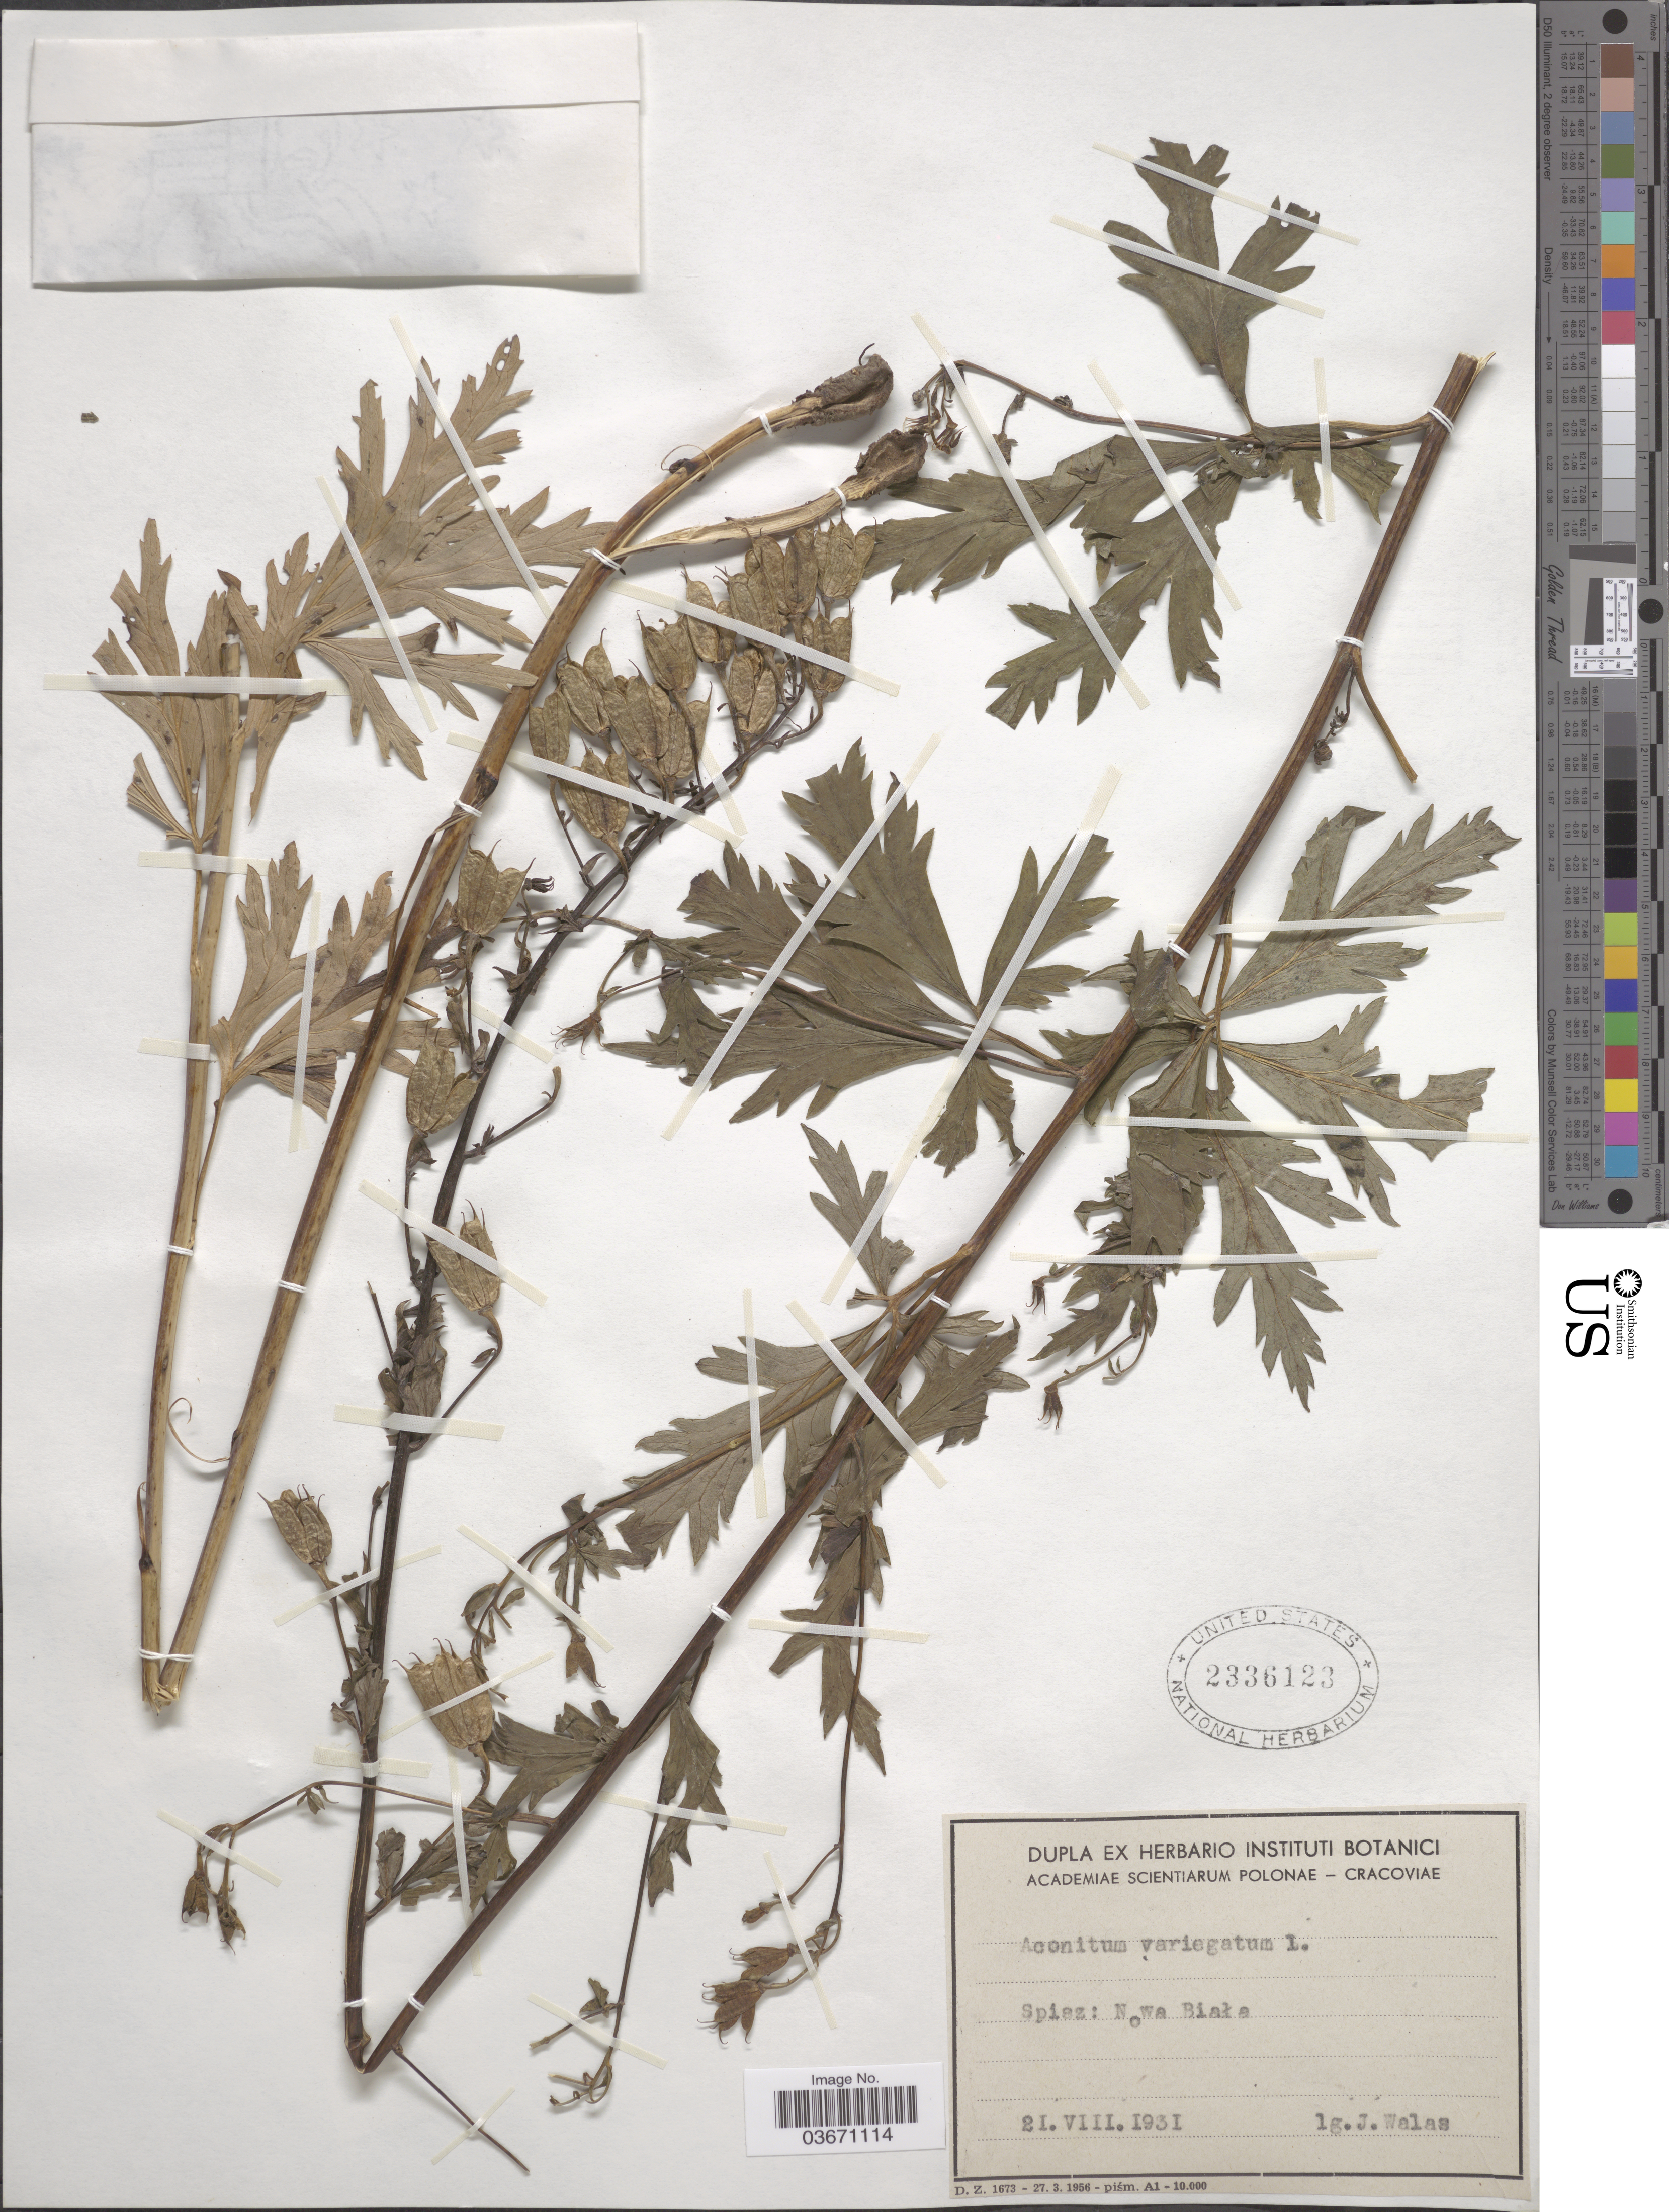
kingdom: Plantae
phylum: Tracheophyta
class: Magnoliopsida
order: Ranunculales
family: Ranunculaceae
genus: Aconitum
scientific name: Aconitum variegatum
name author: L.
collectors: J. Walas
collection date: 1931-08-21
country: Poland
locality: Spiez: Nowa Biala.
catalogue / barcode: US 2336123